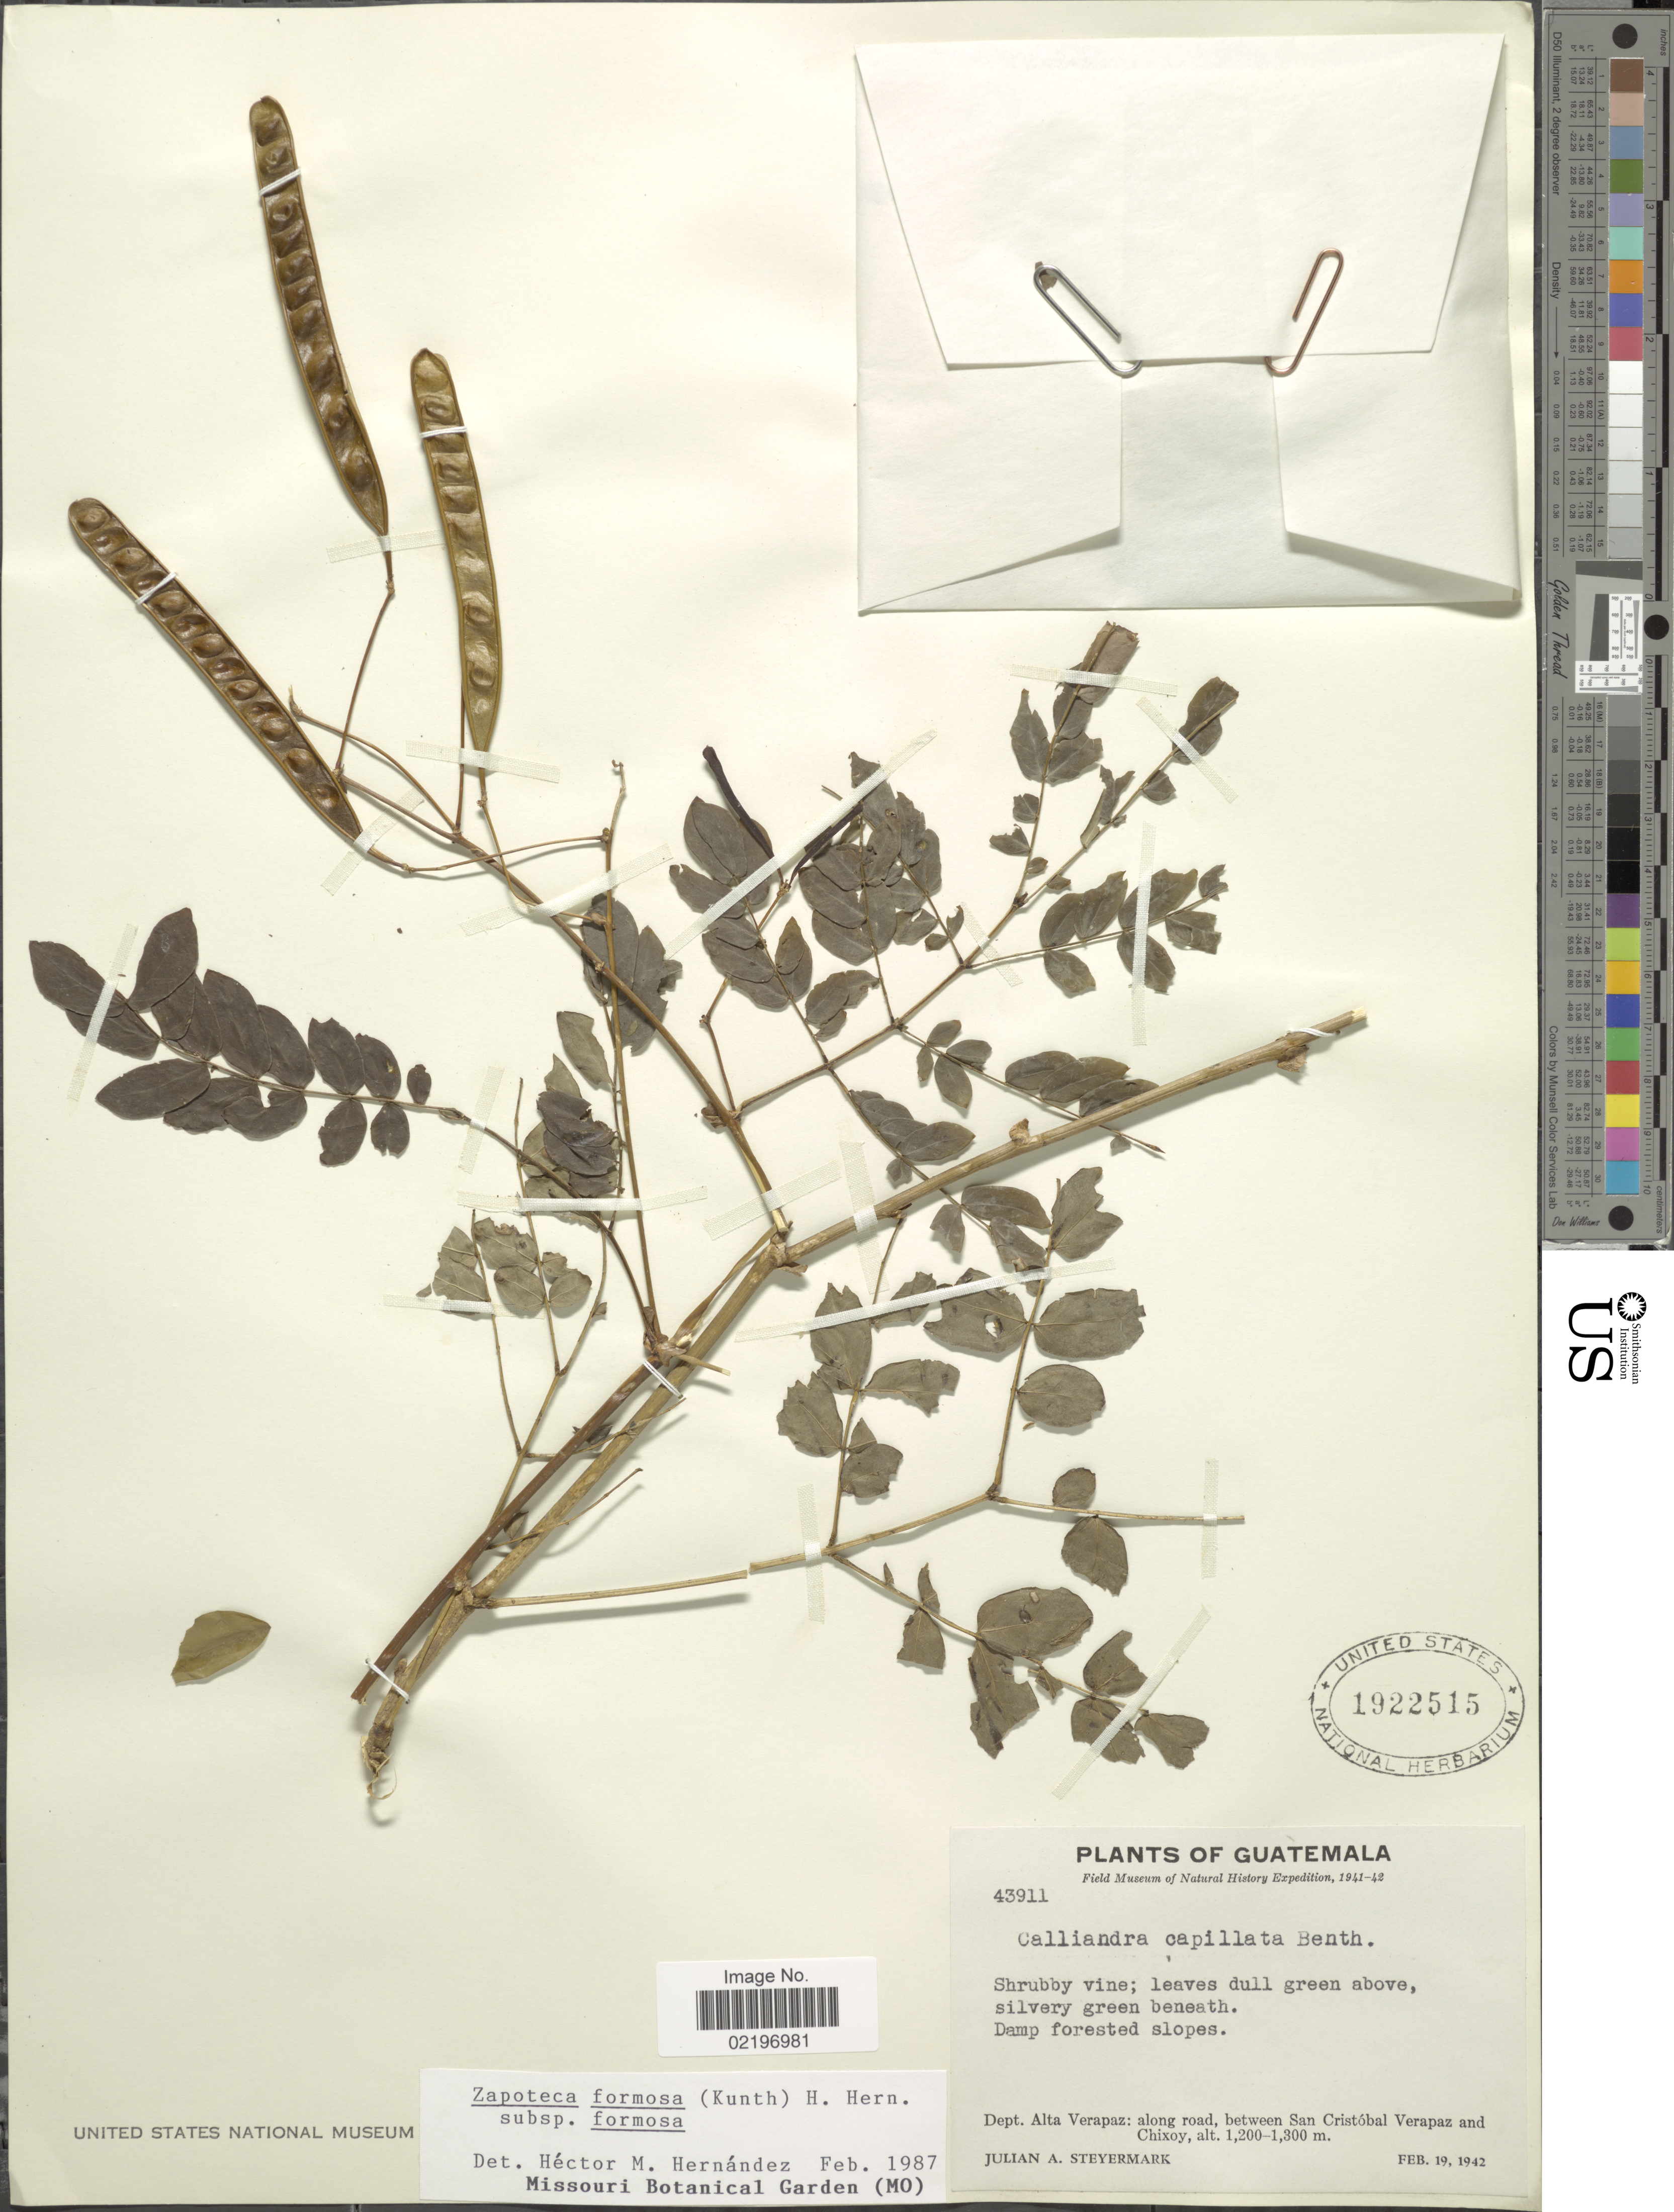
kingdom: Plantae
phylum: Tracheophyta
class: Magnoliopsida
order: Fabales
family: Fabaceae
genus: Zapoteca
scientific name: Zapoteca formosa subsp. formosa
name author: (Kunth) H.M. Hern.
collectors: J. Steyermark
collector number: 43911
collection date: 1942-02-19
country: Guatemala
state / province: Alta Verapaz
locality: Dept. Alta Verapaz: along road, between San Cristobal Verapaz and Chixoy.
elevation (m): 1200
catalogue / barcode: US 1922515